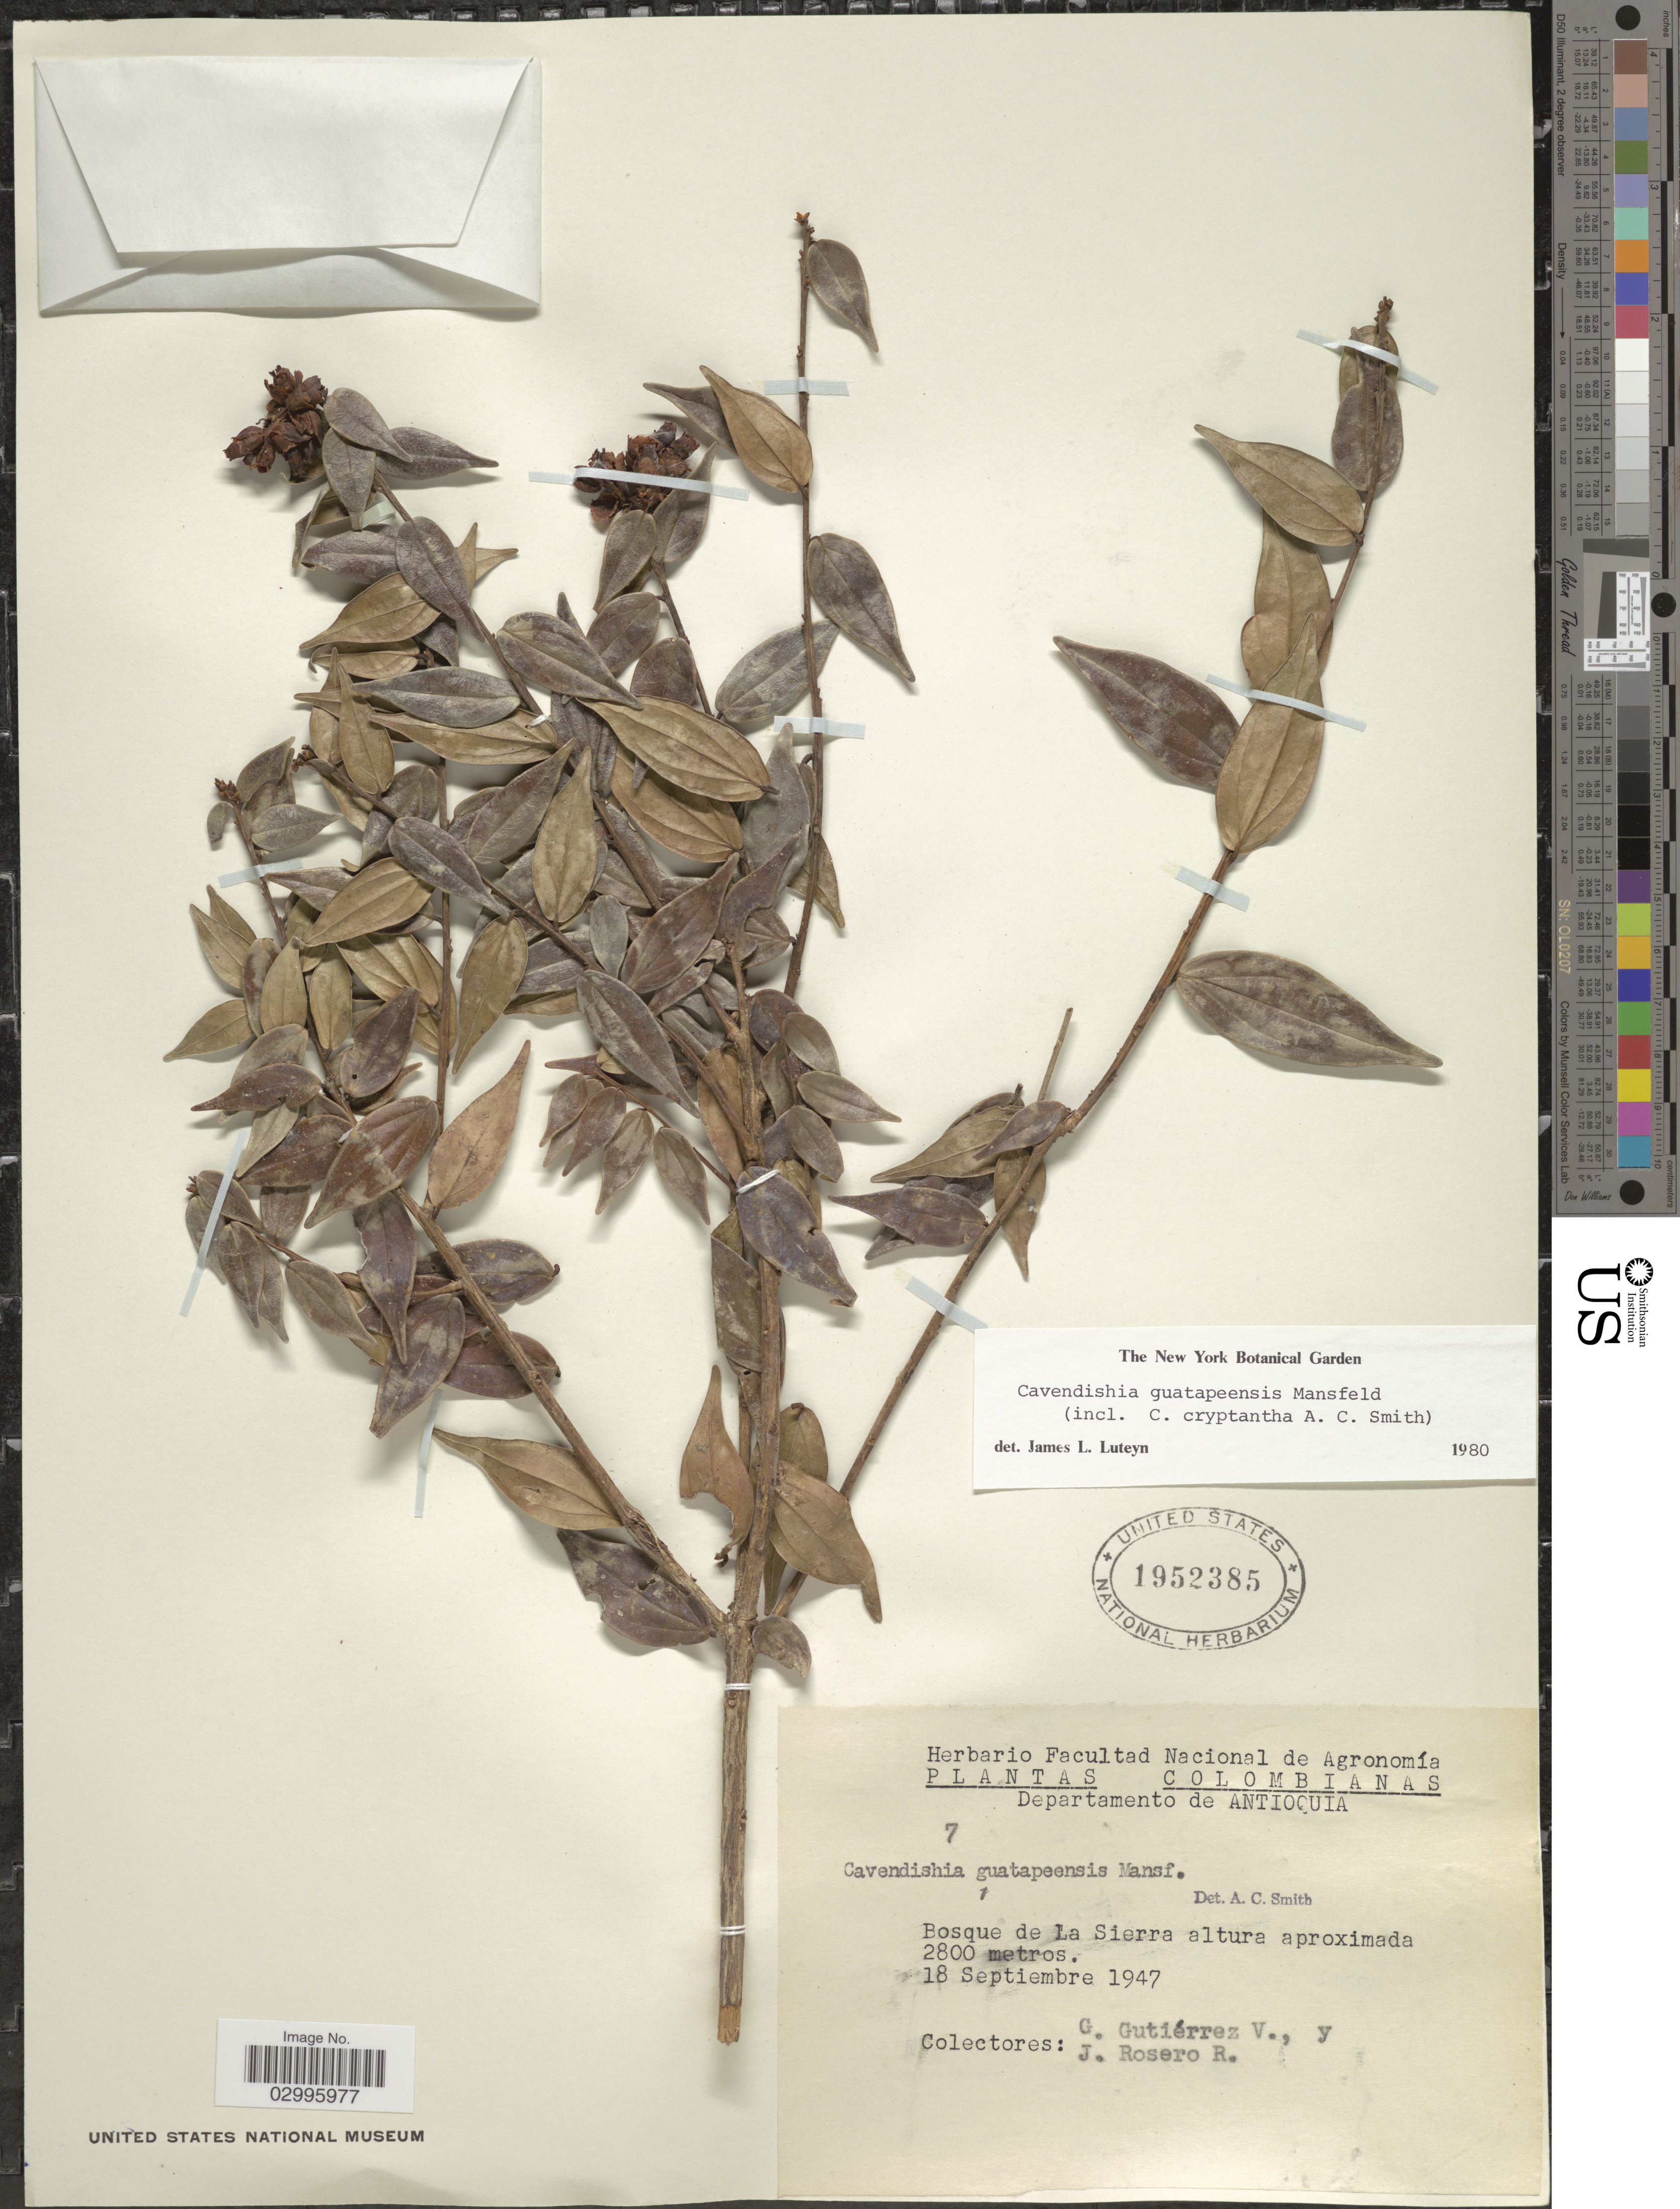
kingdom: Plantae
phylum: Tracheophyta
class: Magnoliopsida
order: Ericales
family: Ericaceae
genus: Cavendishia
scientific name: Cavendishia guatapeensis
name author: Mansf.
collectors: G. Gutiérrez V. & J. Rosero R.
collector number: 7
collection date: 1947-09-18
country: Colombia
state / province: Antioquia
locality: Departamento de Antioquia. Nosque de La Sierra.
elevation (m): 2800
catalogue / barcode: US 1952385